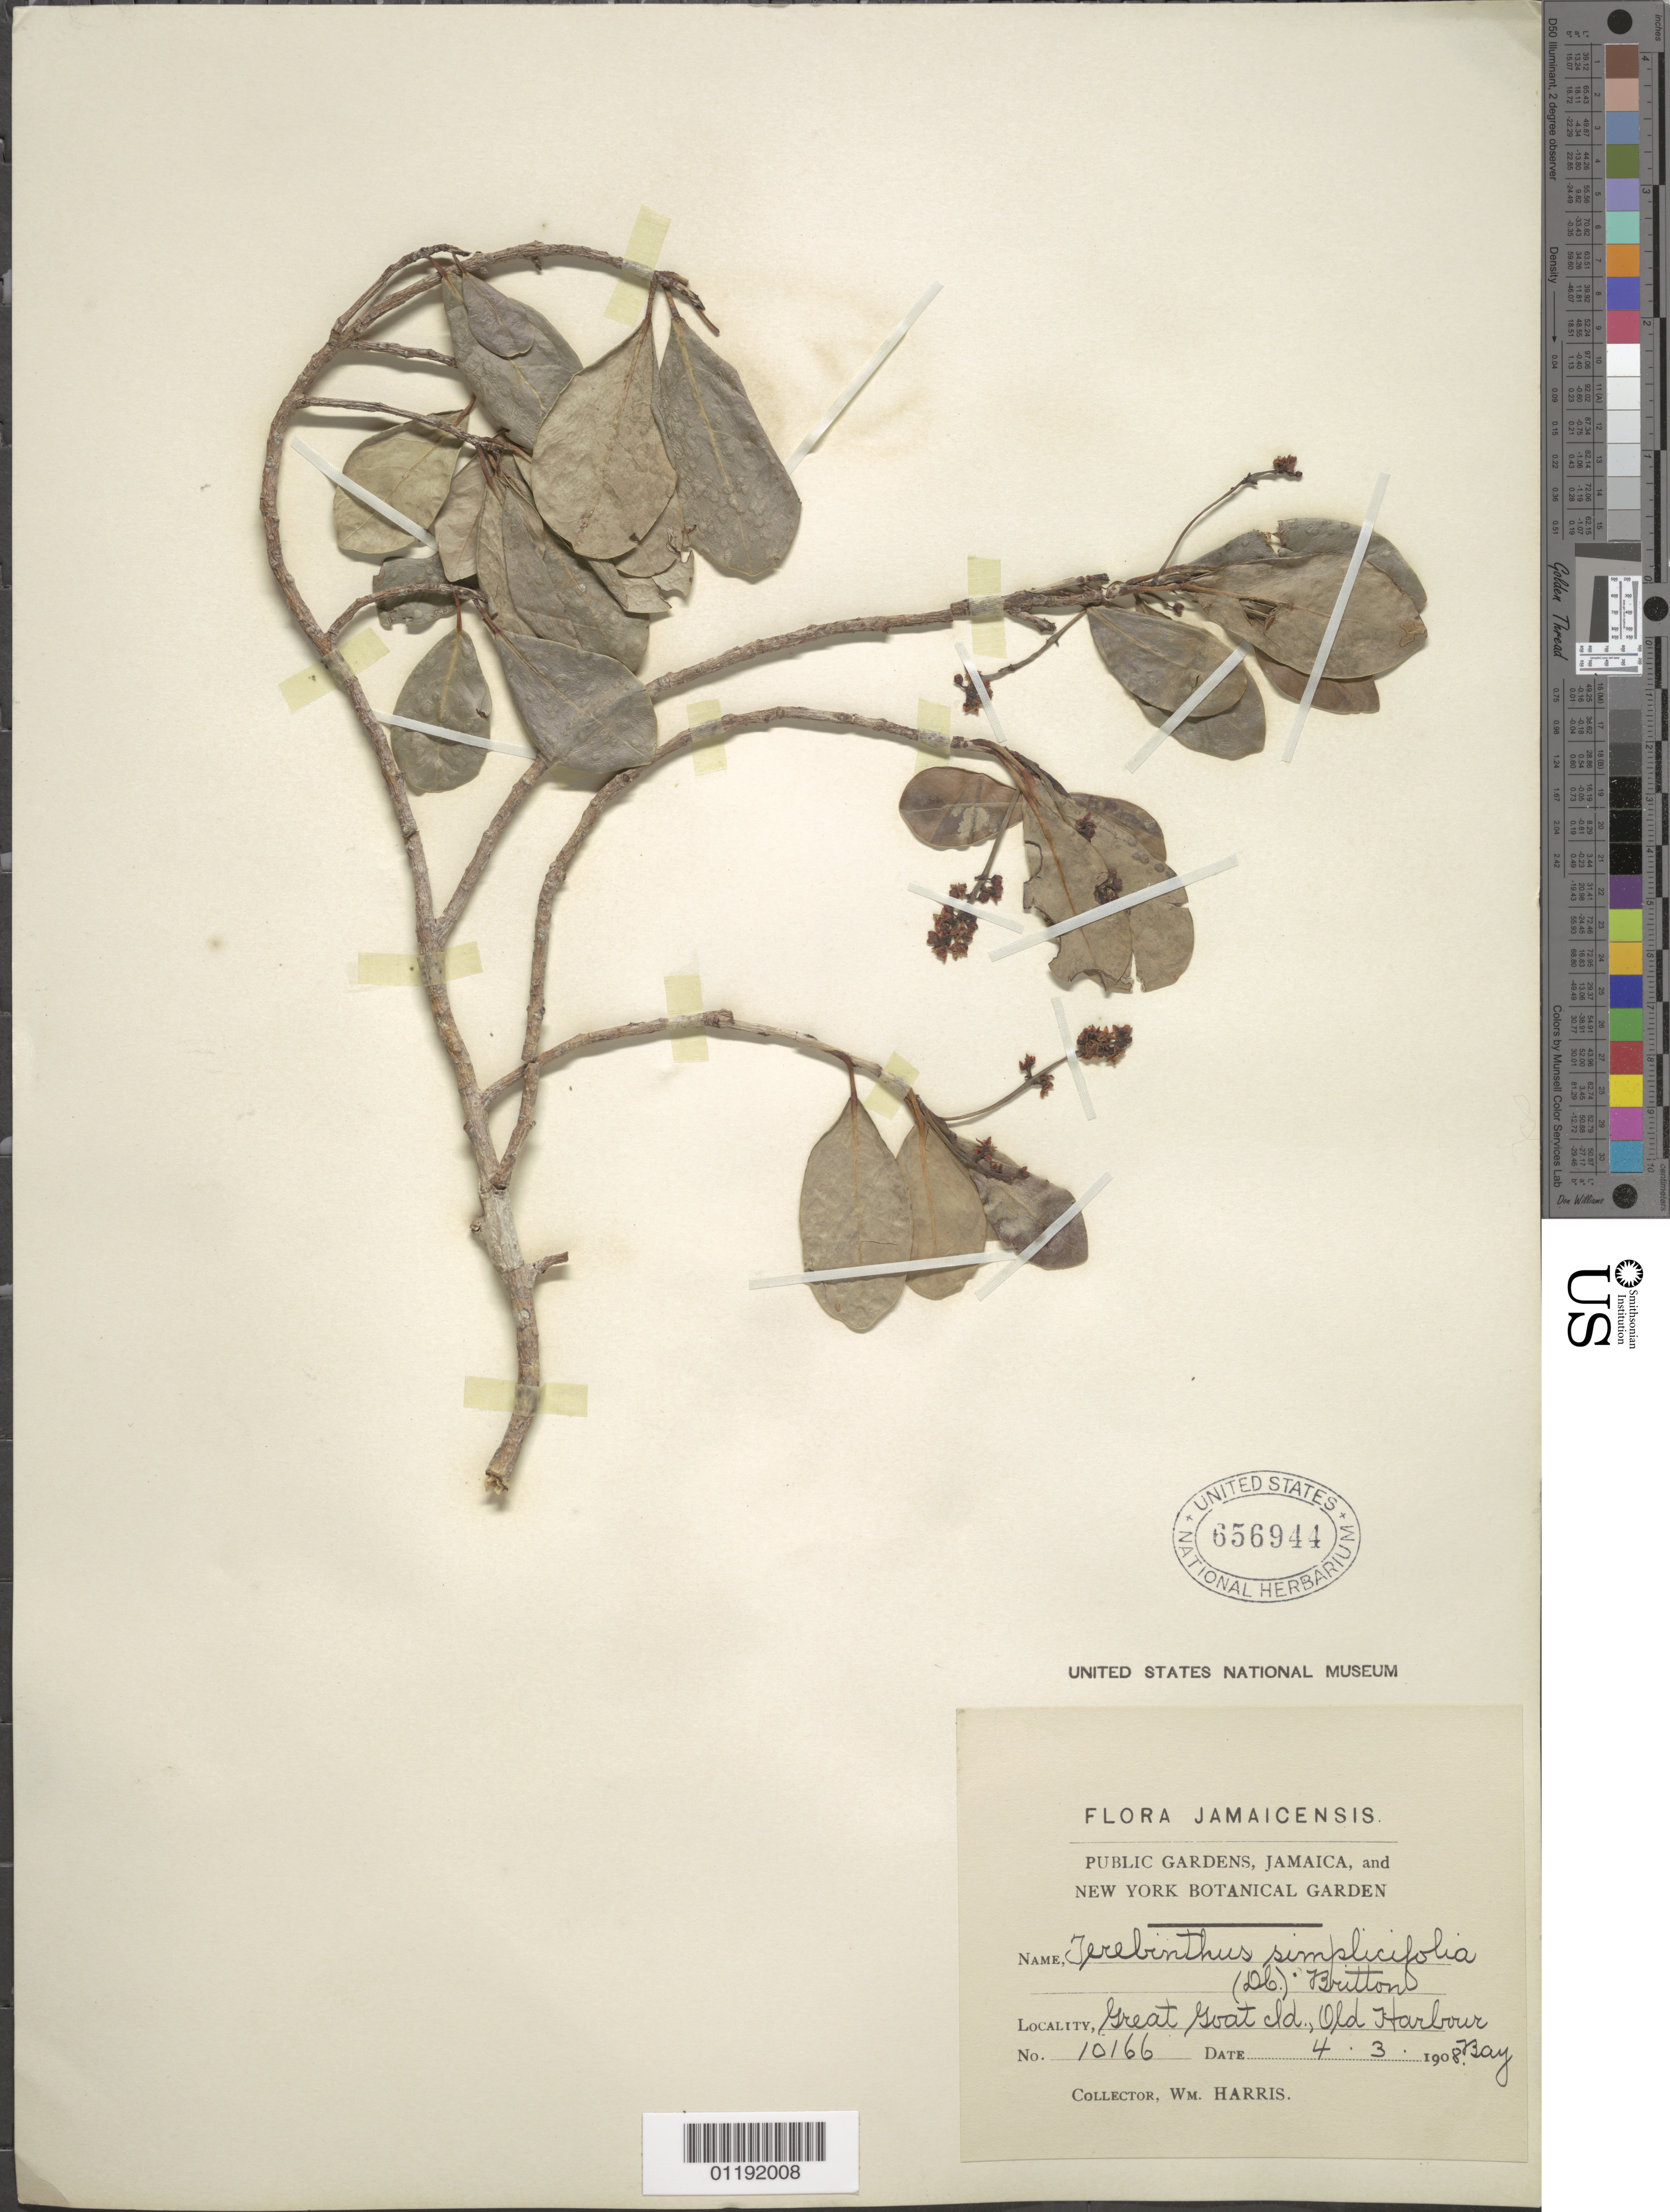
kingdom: Plantae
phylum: Tracheophyta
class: Magnoliopsida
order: Sapindales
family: Burseraceae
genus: Bursera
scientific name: Bursera lunanii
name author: (Spreng.) C.D. Adams & Dandy ex Proctor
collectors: W. Harris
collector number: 10166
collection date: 1908-03-04 or 1908-04-03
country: Jamaica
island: Great Goat Island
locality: Old Harbor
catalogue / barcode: US 656944